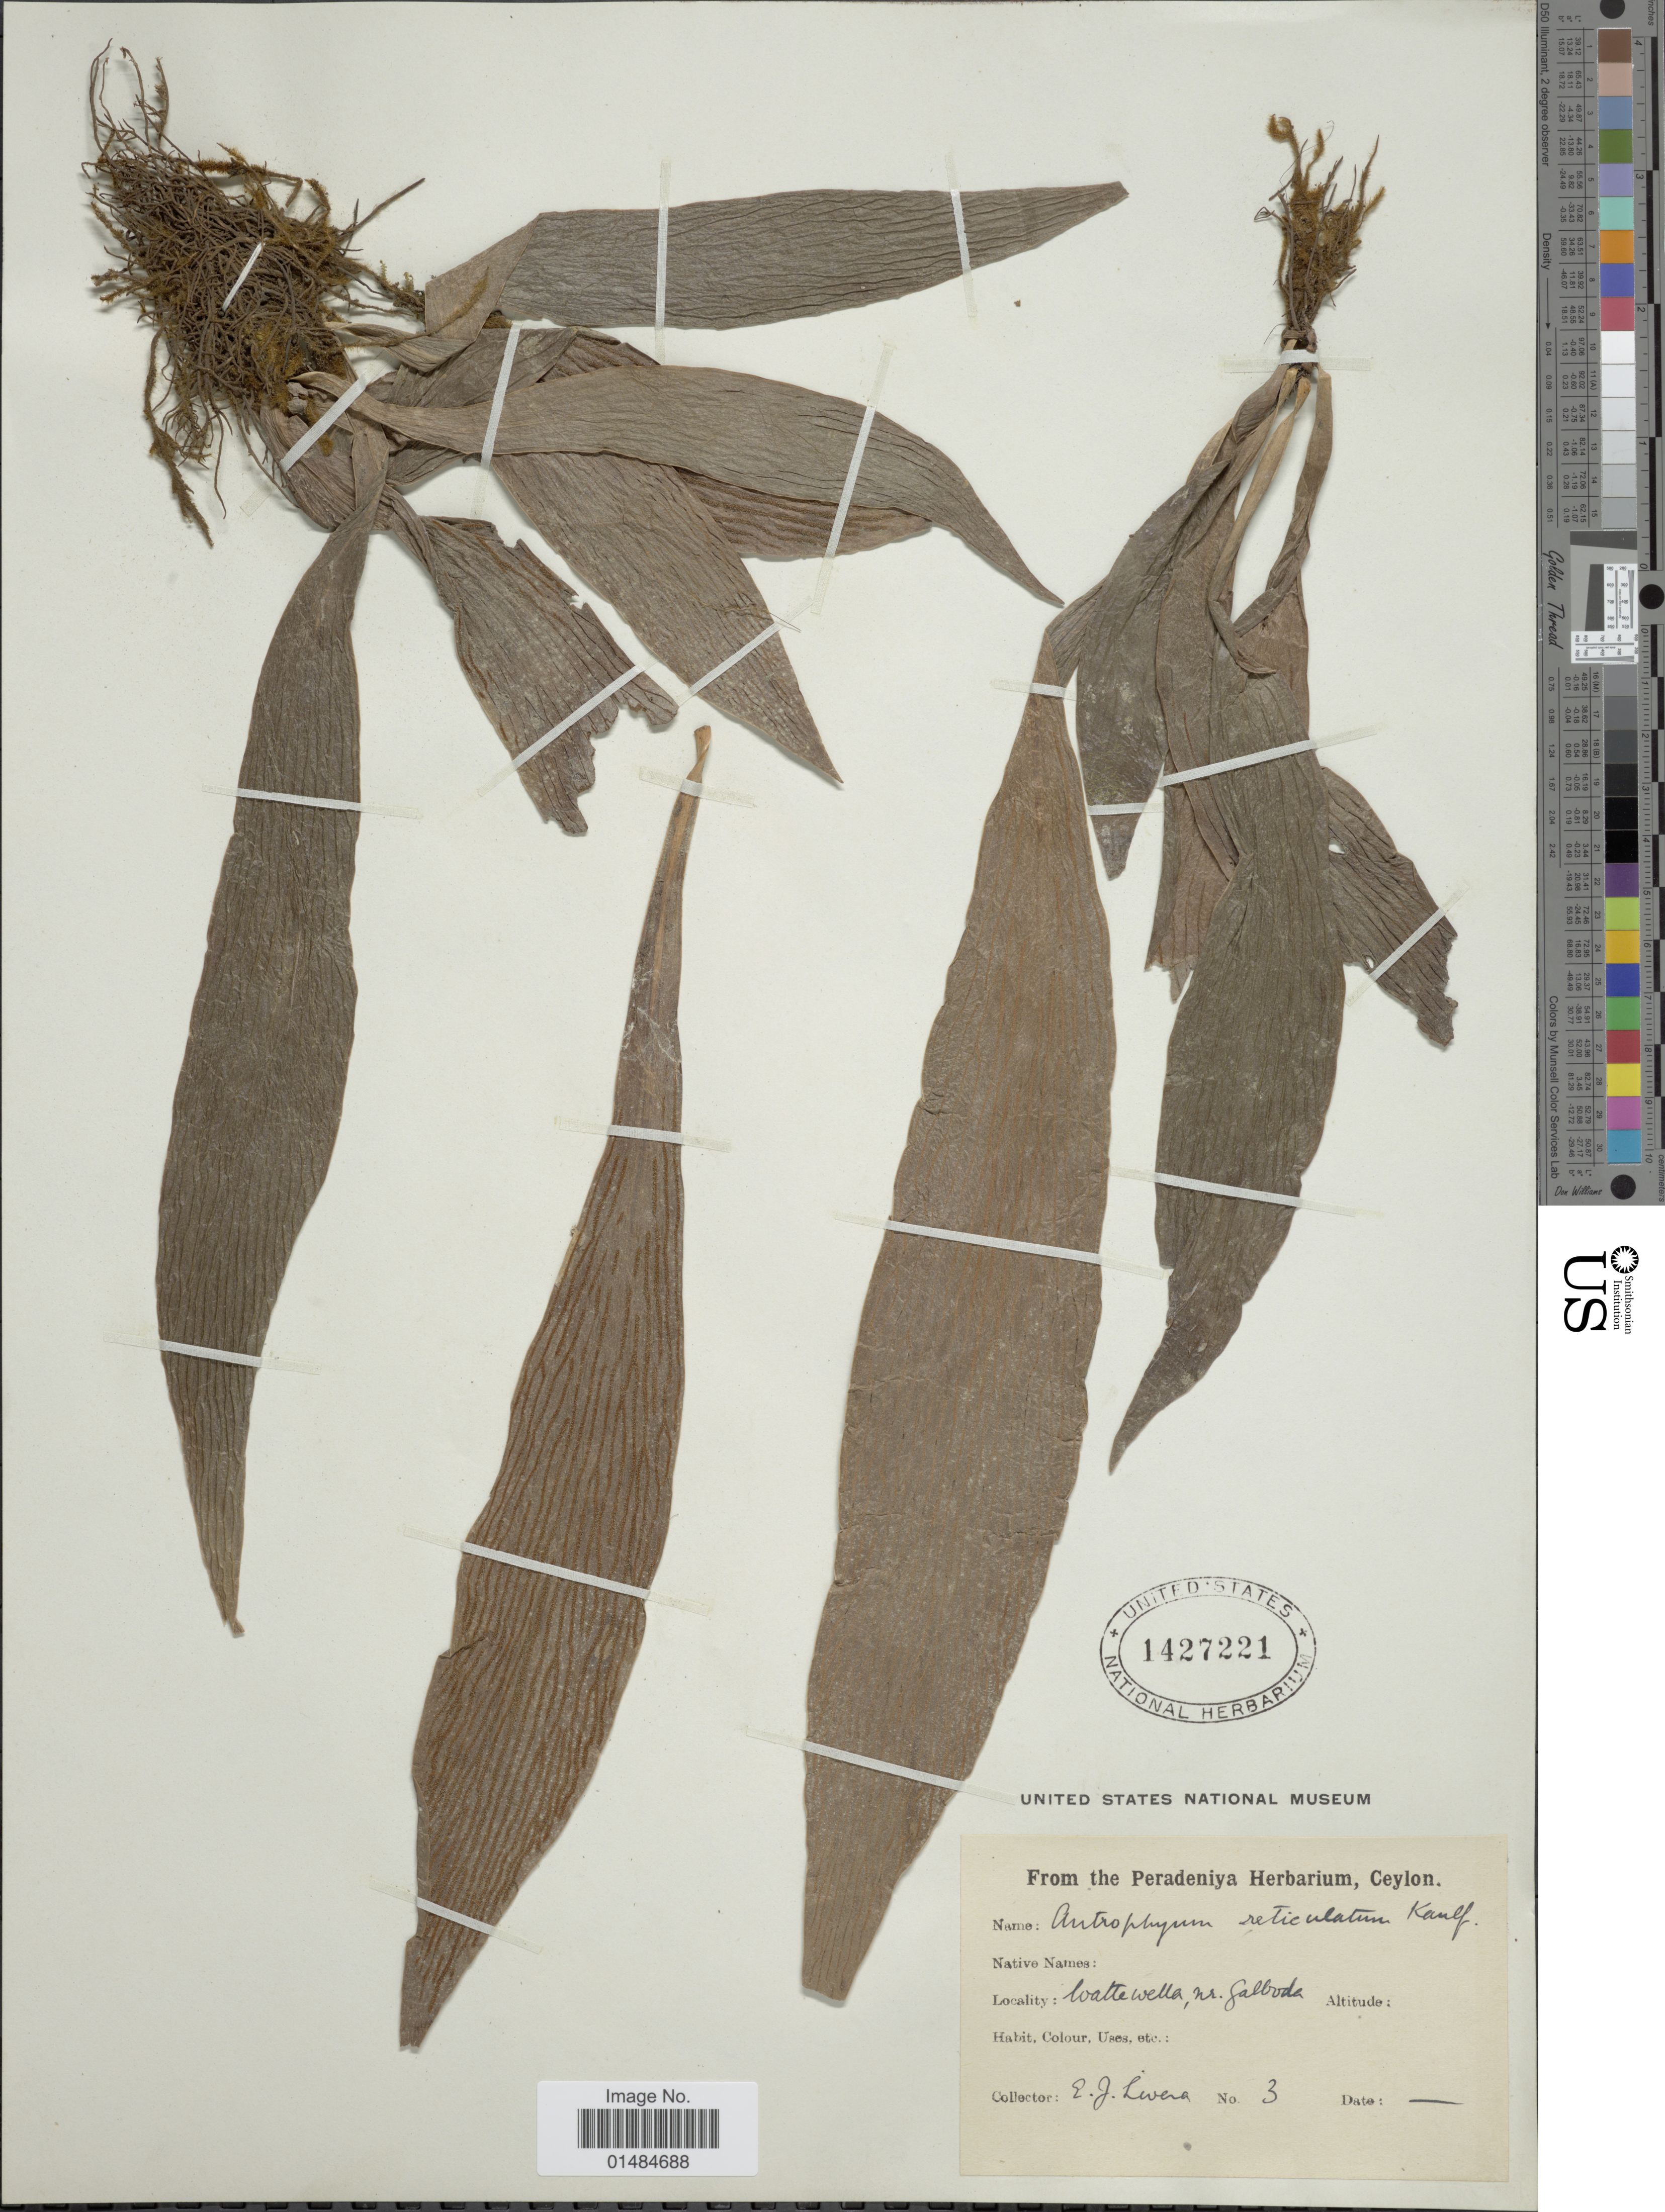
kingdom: Plantae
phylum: Tracheophyta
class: Polypodiopsida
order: Polypodiales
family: Pteridaceae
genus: Antrophyum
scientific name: Antrophyum reticulatum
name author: (G. Forst.) Kaulf.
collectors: E. Livera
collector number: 3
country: Sri Lanka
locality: Wattewella, nr. Galbode [interpreted]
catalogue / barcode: US 1427221